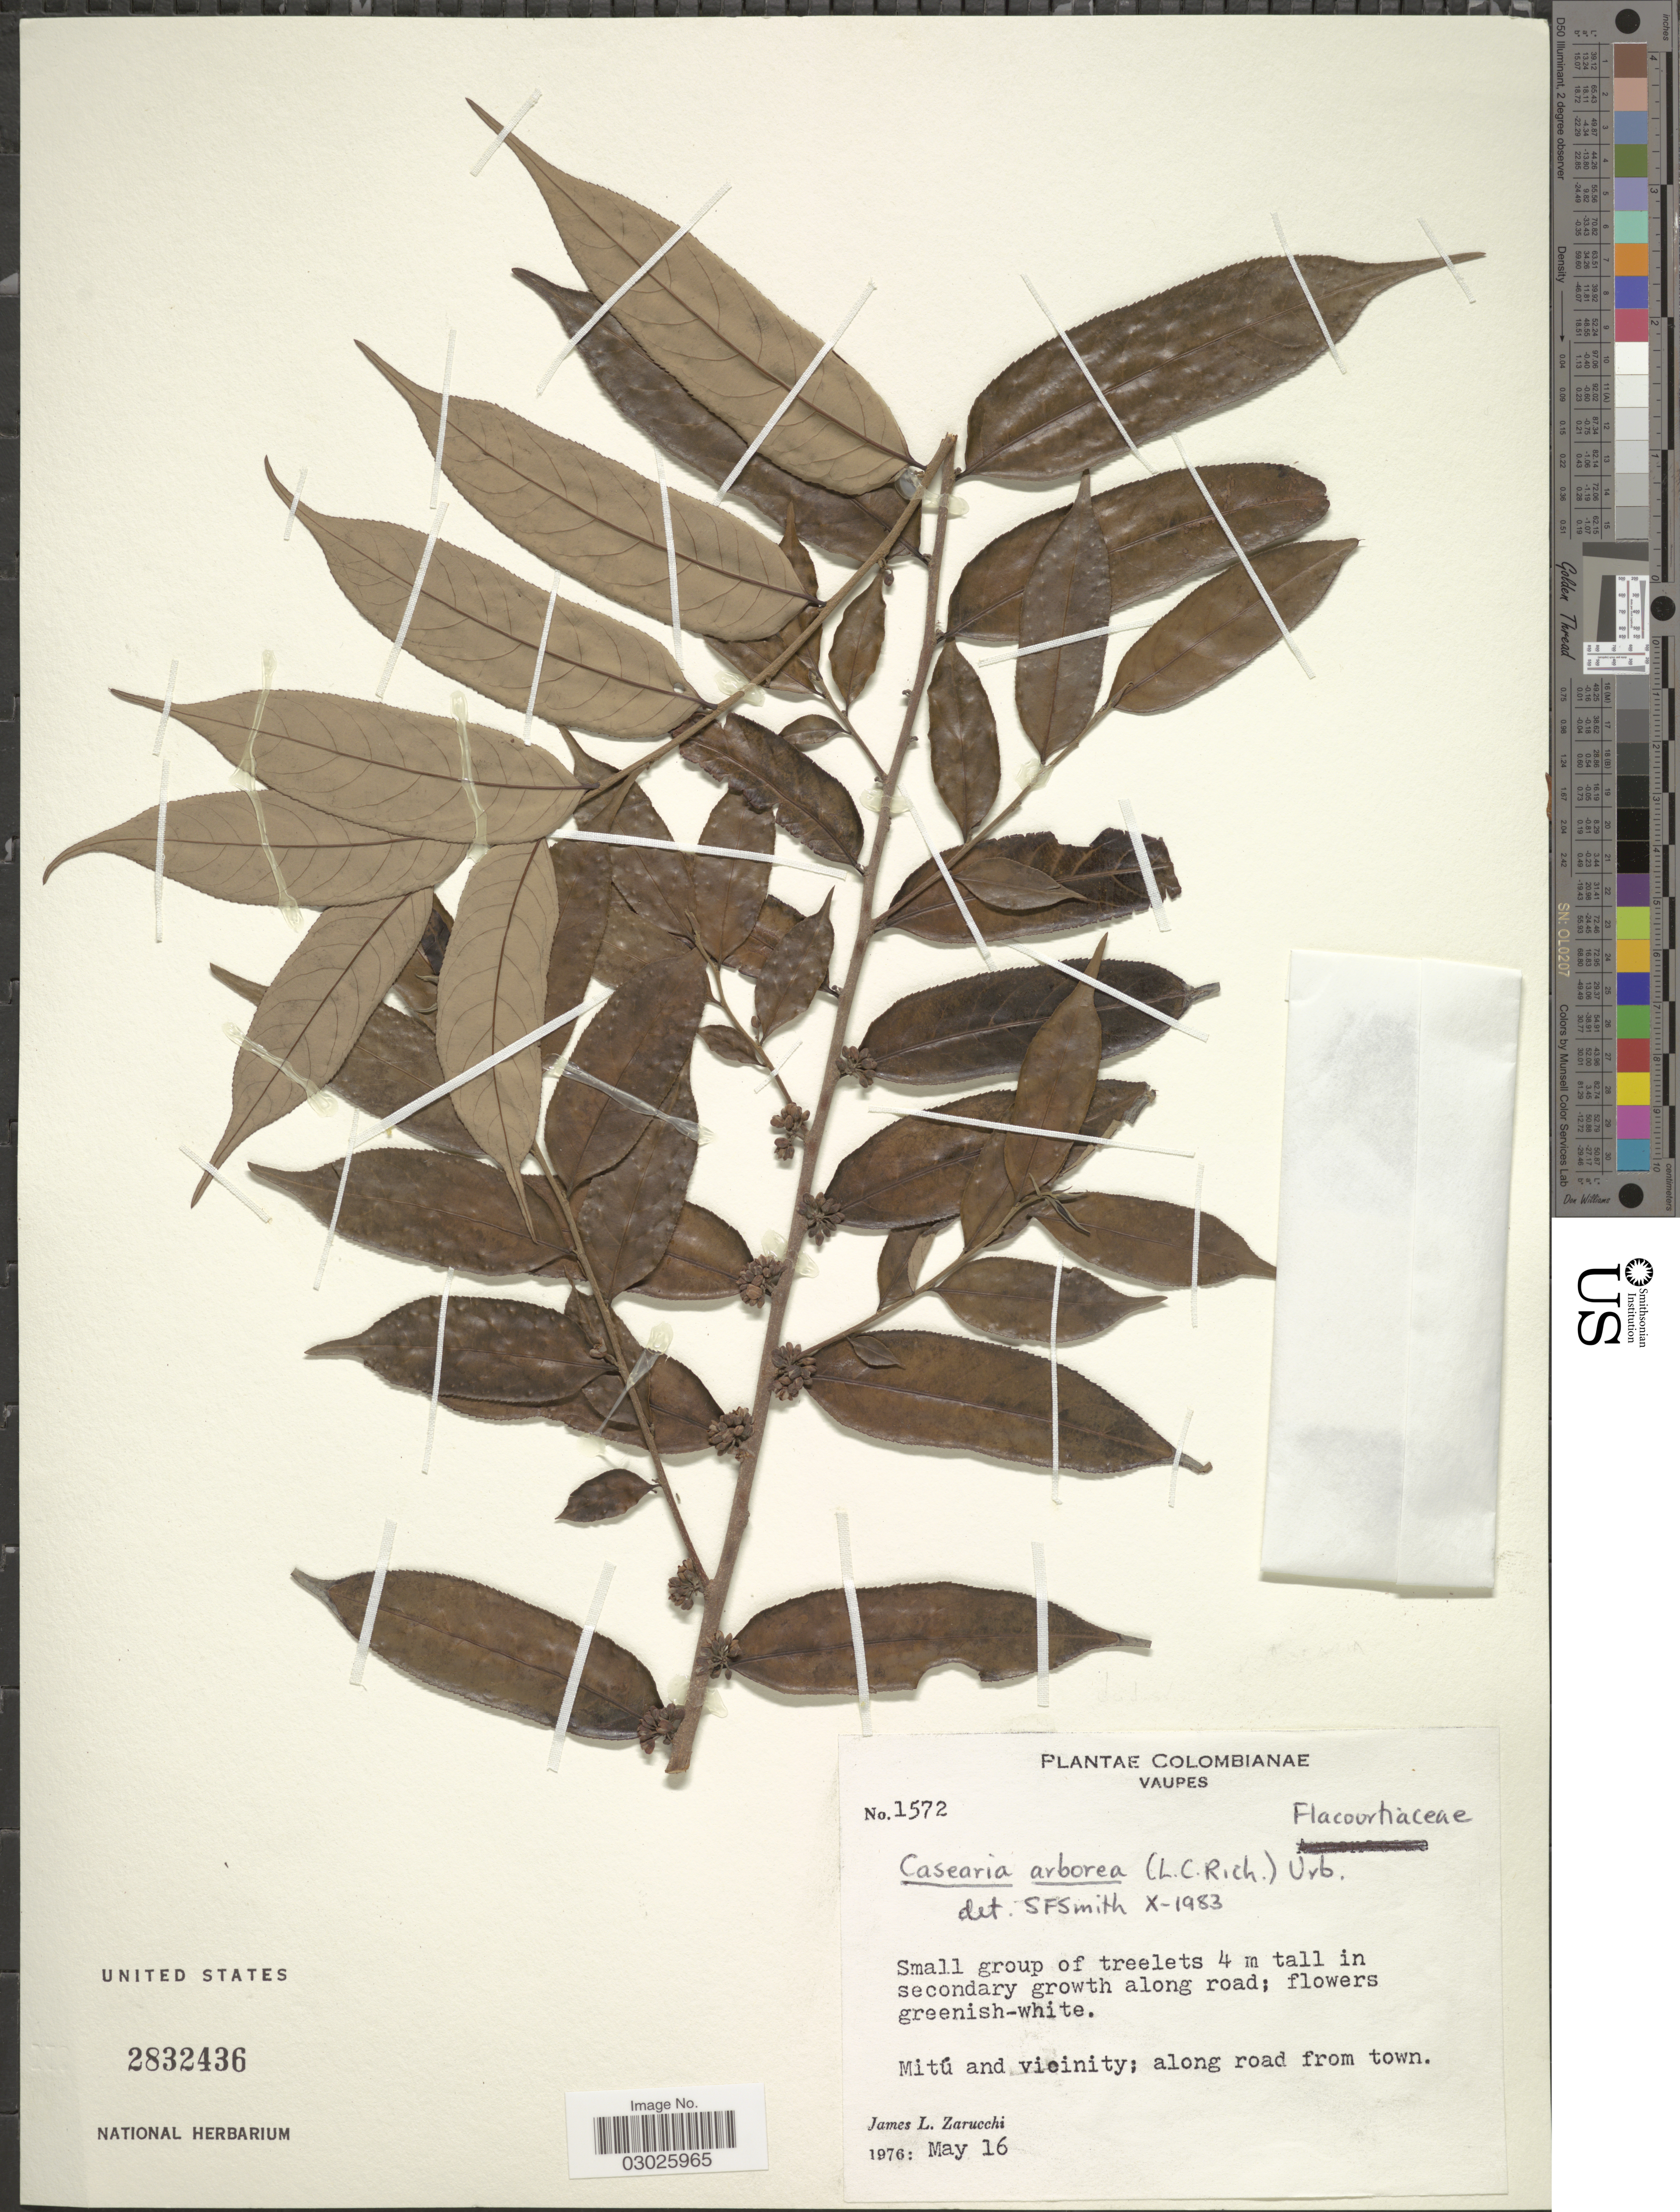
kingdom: Plantae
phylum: Tracheophyta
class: Magnoliopsida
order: Malpighiales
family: Salicaceae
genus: Casearia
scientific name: Casearia arborea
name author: (Rich.) Urb.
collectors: J. L. Zarucchi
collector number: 1572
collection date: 1976-05-16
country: Colombia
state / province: Vaupés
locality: Mitú and vicinity; along road from town.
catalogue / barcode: US 2832436